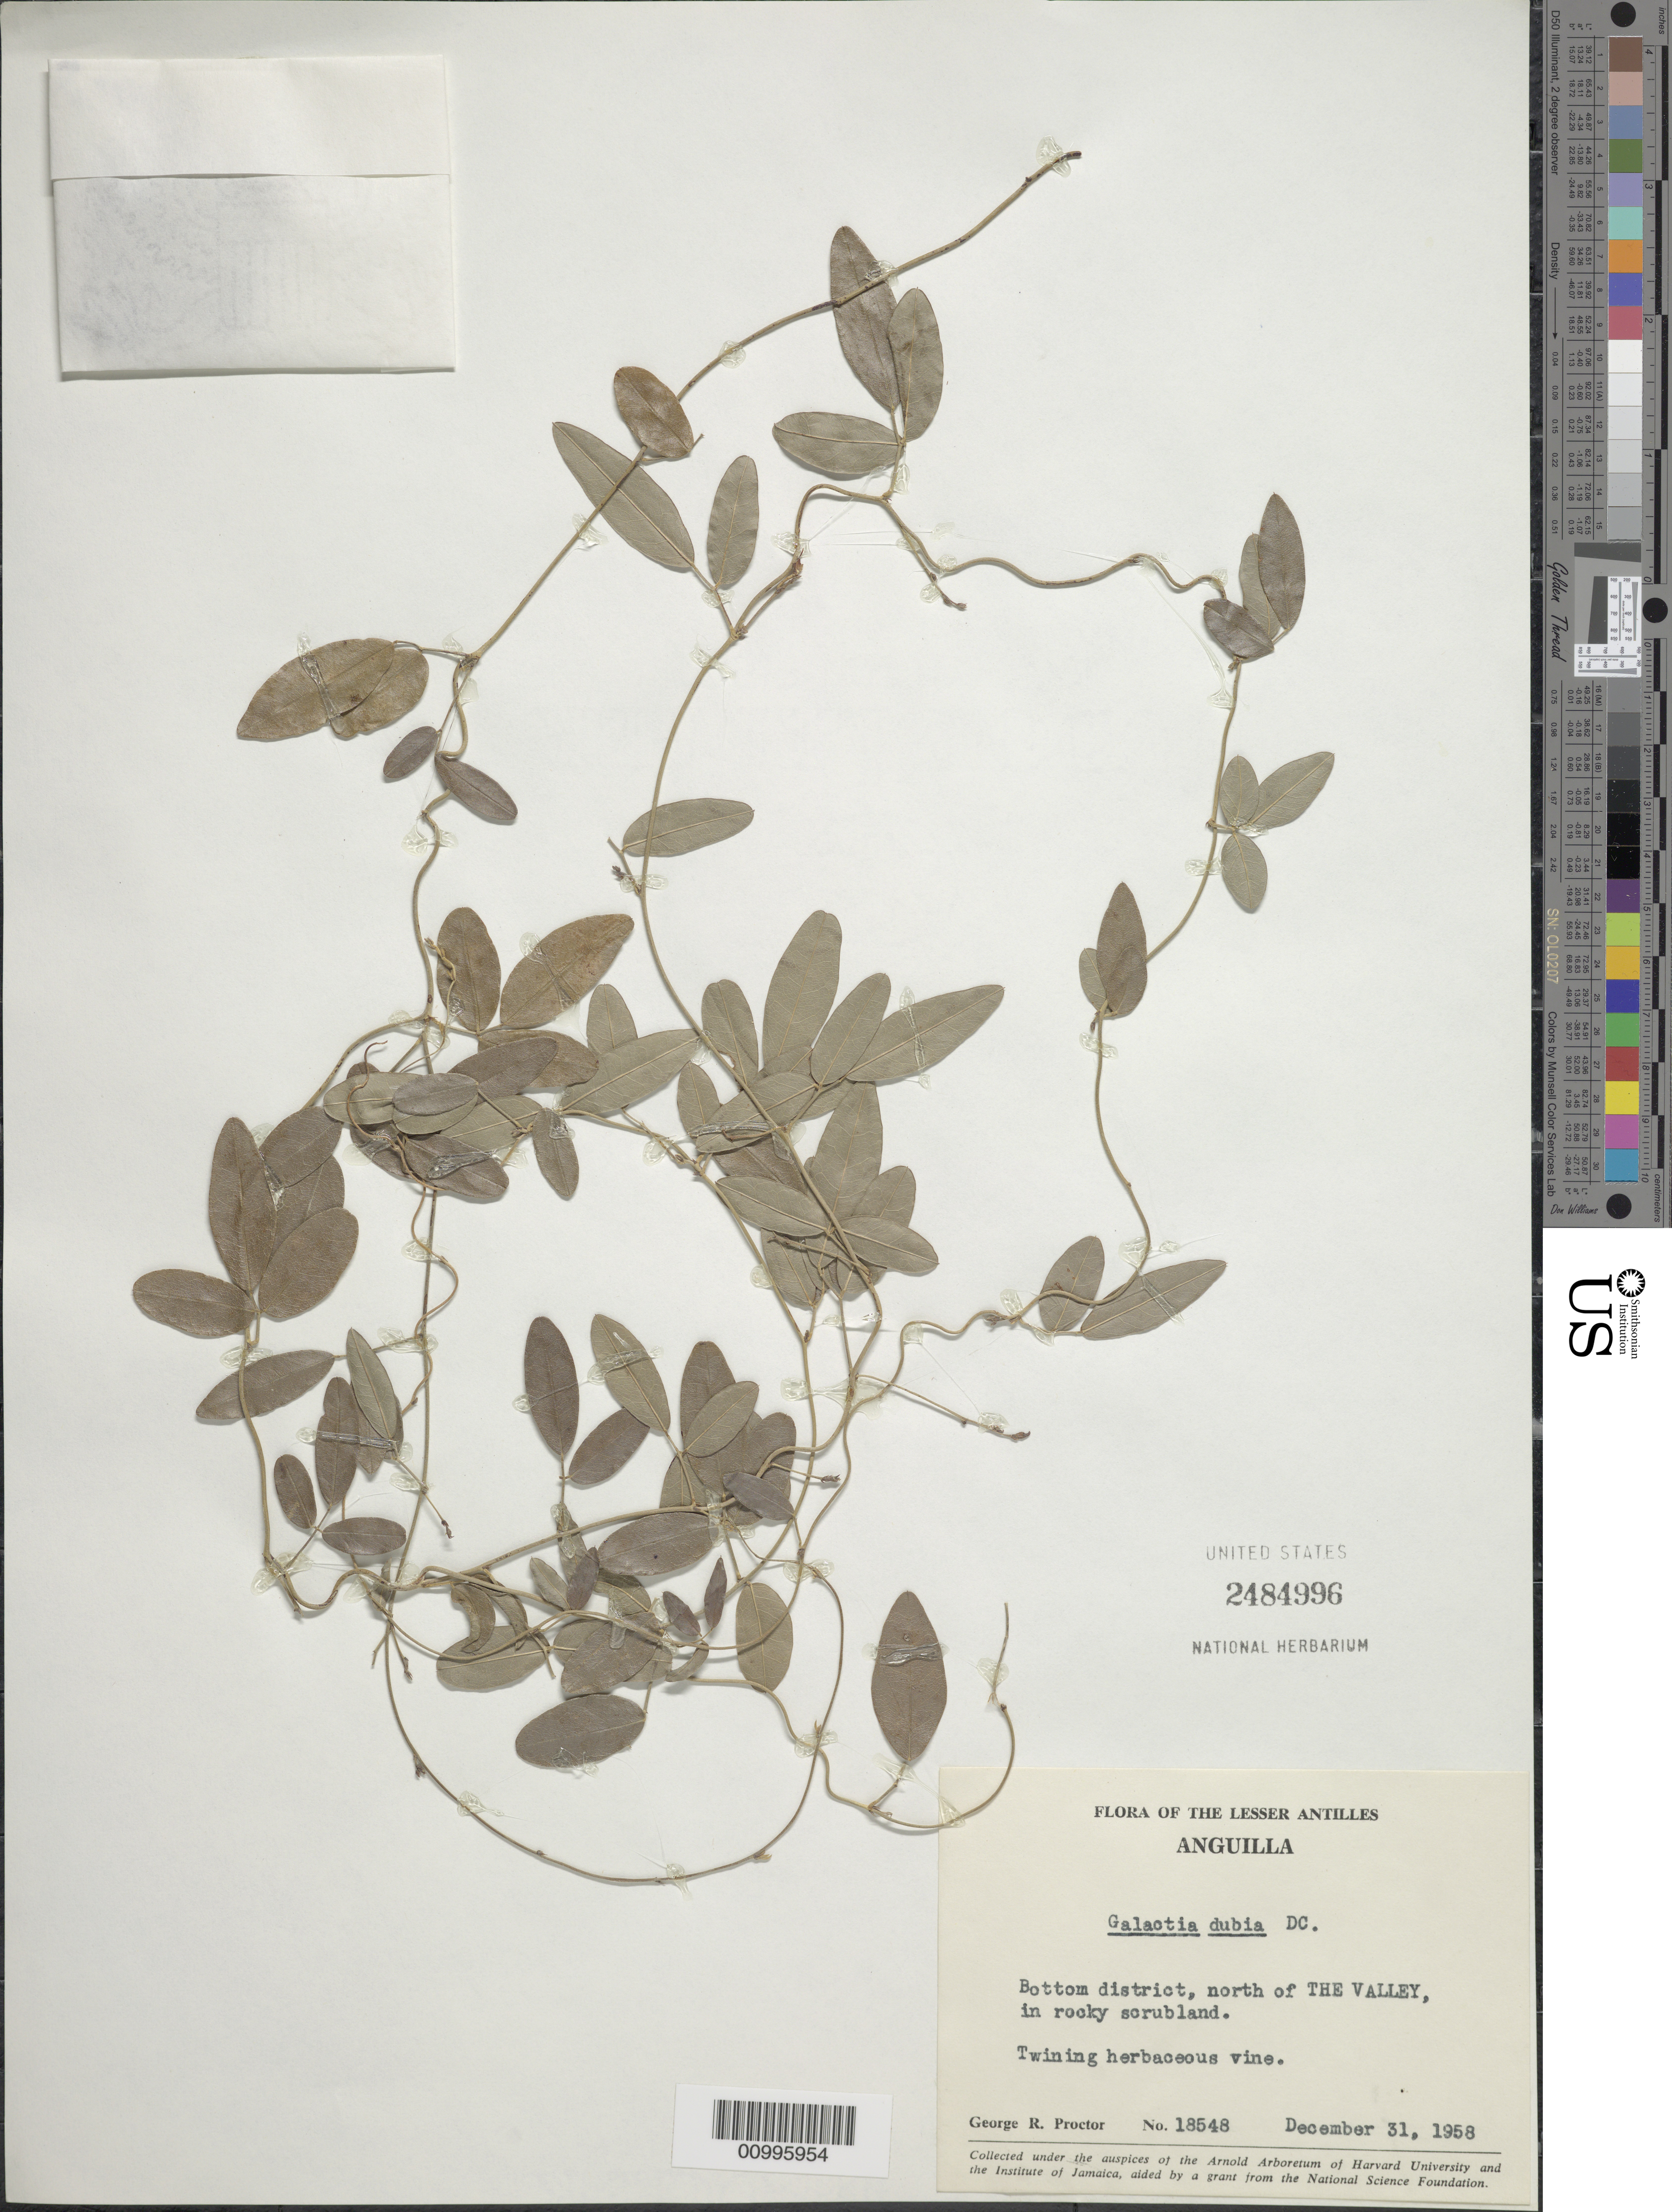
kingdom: Plantae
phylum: Tracheophyta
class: Magnoliopsida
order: Fabales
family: Fabaceae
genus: Galactia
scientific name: Galactia dubia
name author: DC.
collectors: G. R. Proctor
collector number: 18548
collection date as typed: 31 Dec 1958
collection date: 1958-12-31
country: Anguilla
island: Anguilla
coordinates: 0 N, 0 E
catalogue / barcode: US 2484996